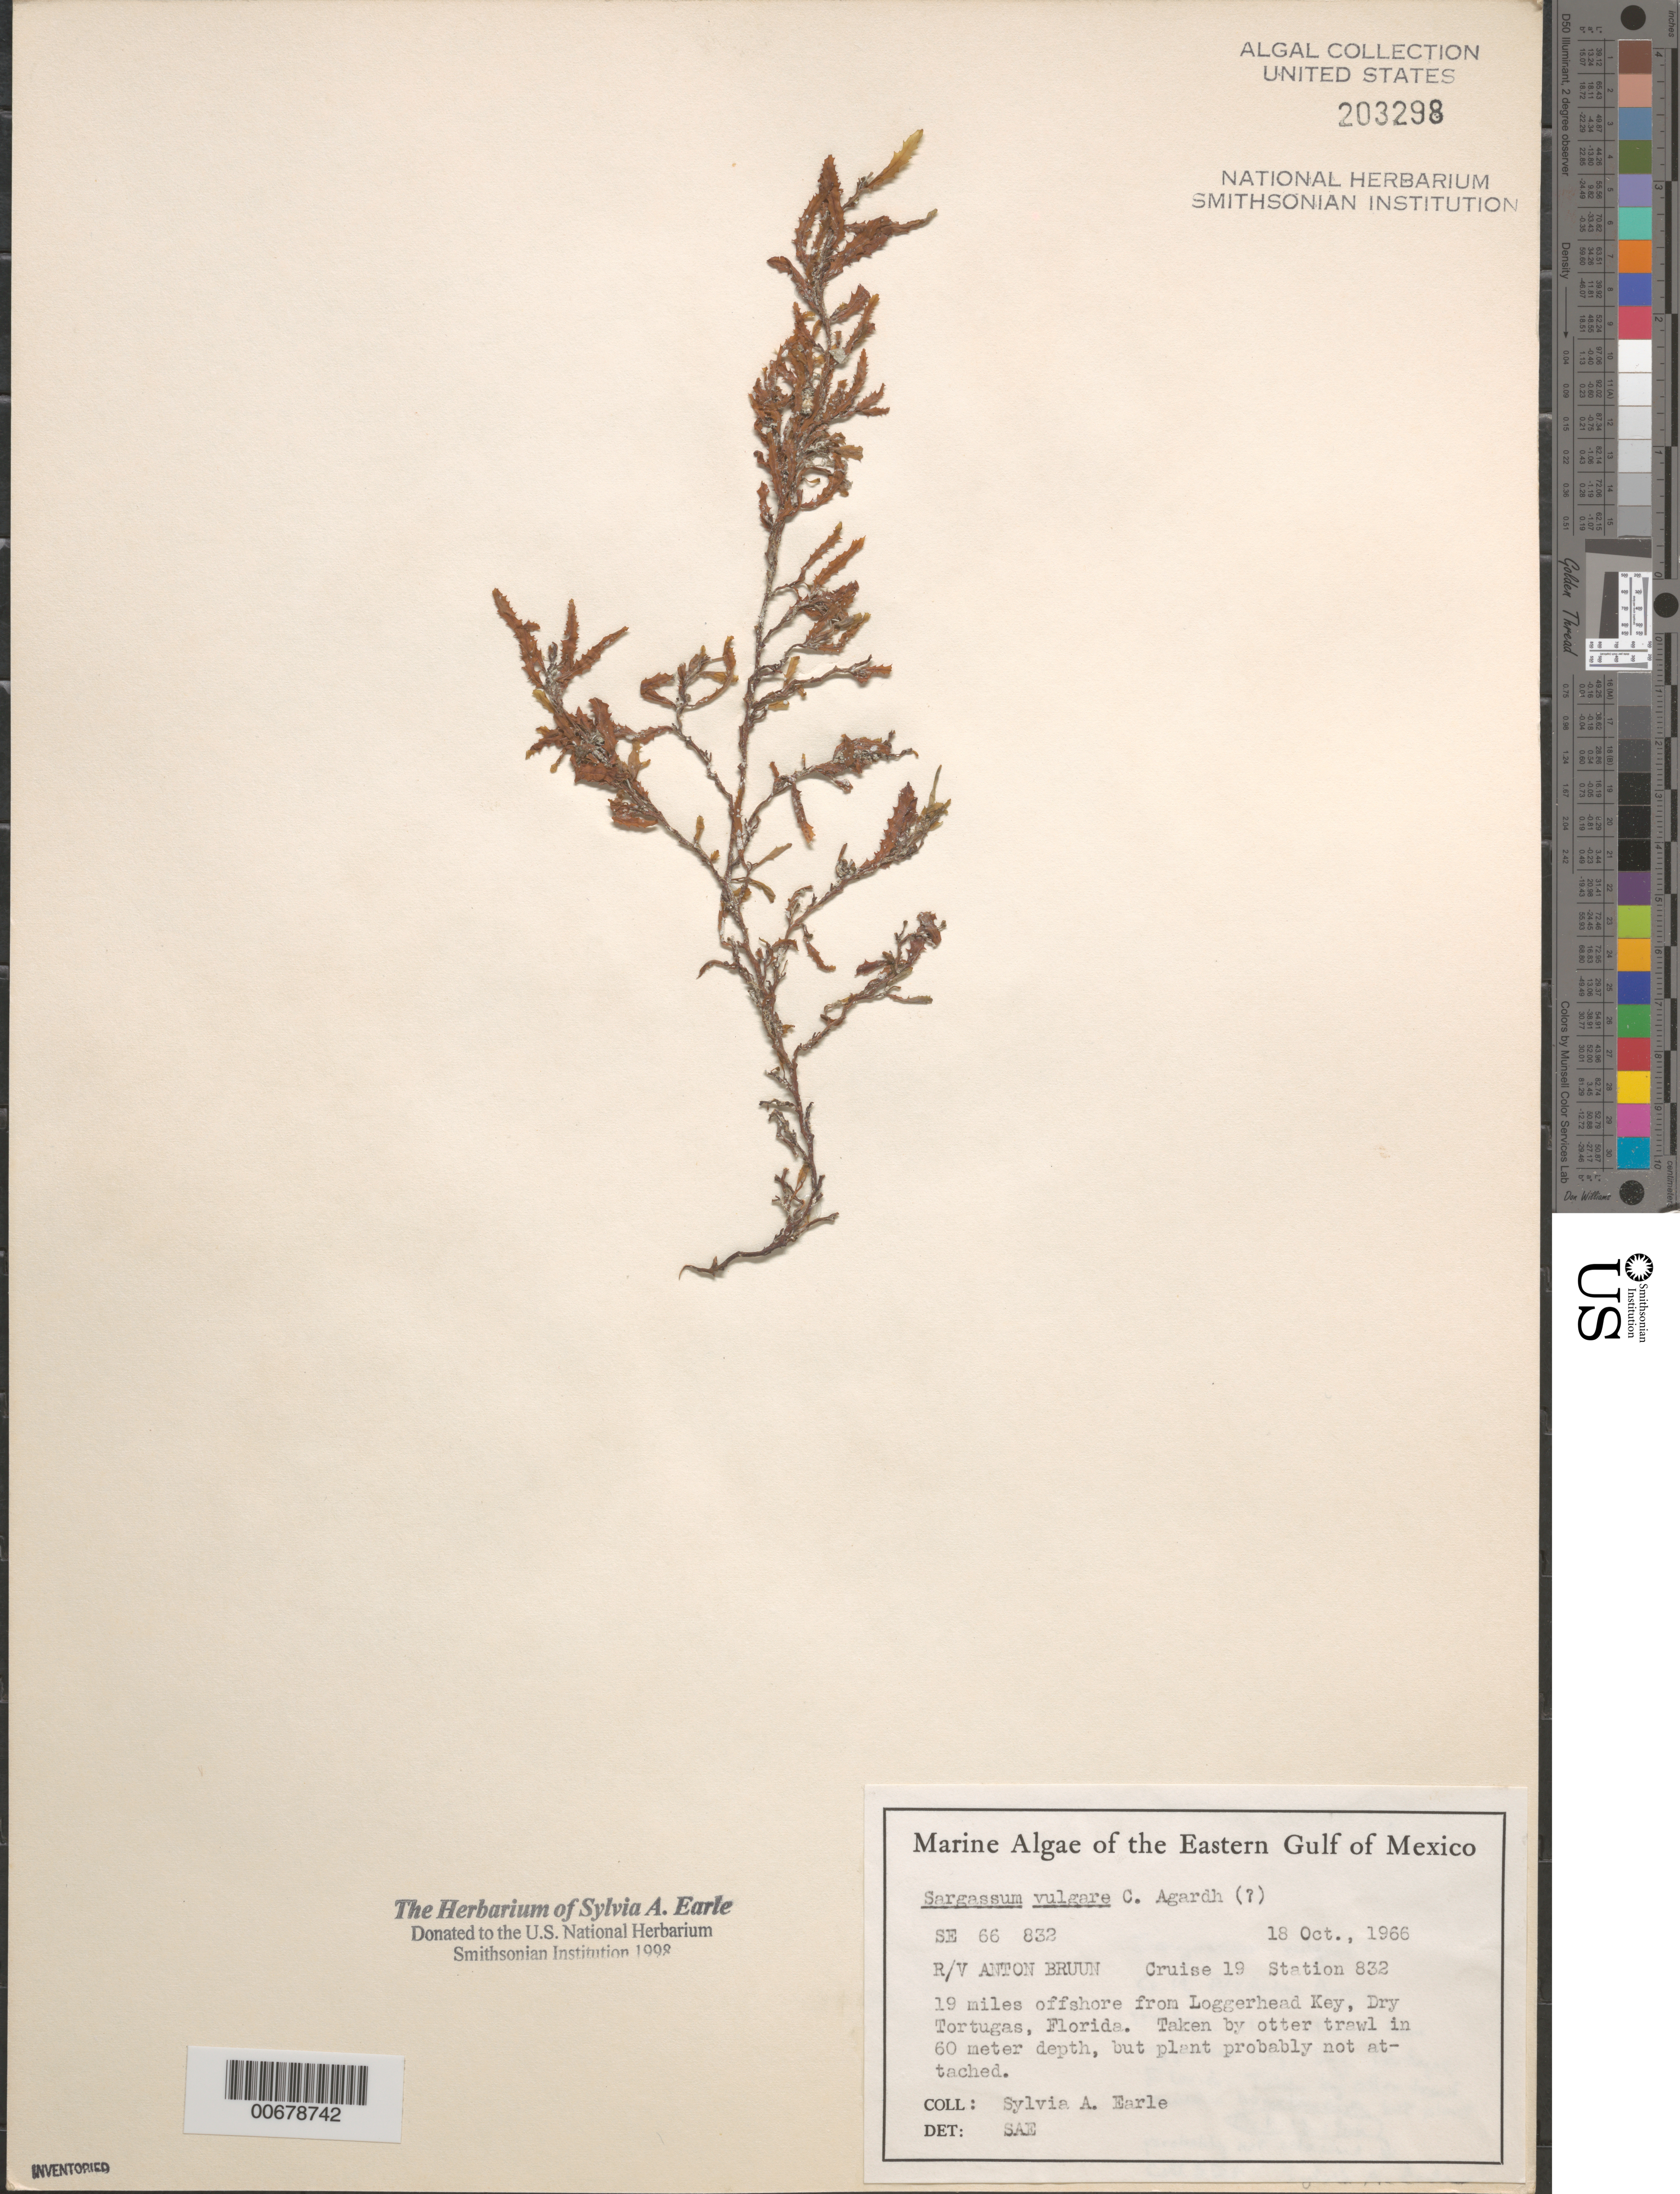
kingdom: Chromista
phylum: Ochrophyta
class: Phaeophyceae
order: Fucales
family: Sargassaceae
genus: Sargassum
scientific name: Sargassum vulgare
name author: C. Agardh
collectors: S. A. Earle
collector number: SE 66832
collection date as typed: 18 Oct 1966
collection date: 1966-10-18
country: United States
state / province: Florida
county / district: Monroe County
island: Dry Tortugas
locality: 19 miles off Loggerhead Key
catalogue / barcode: US 203298